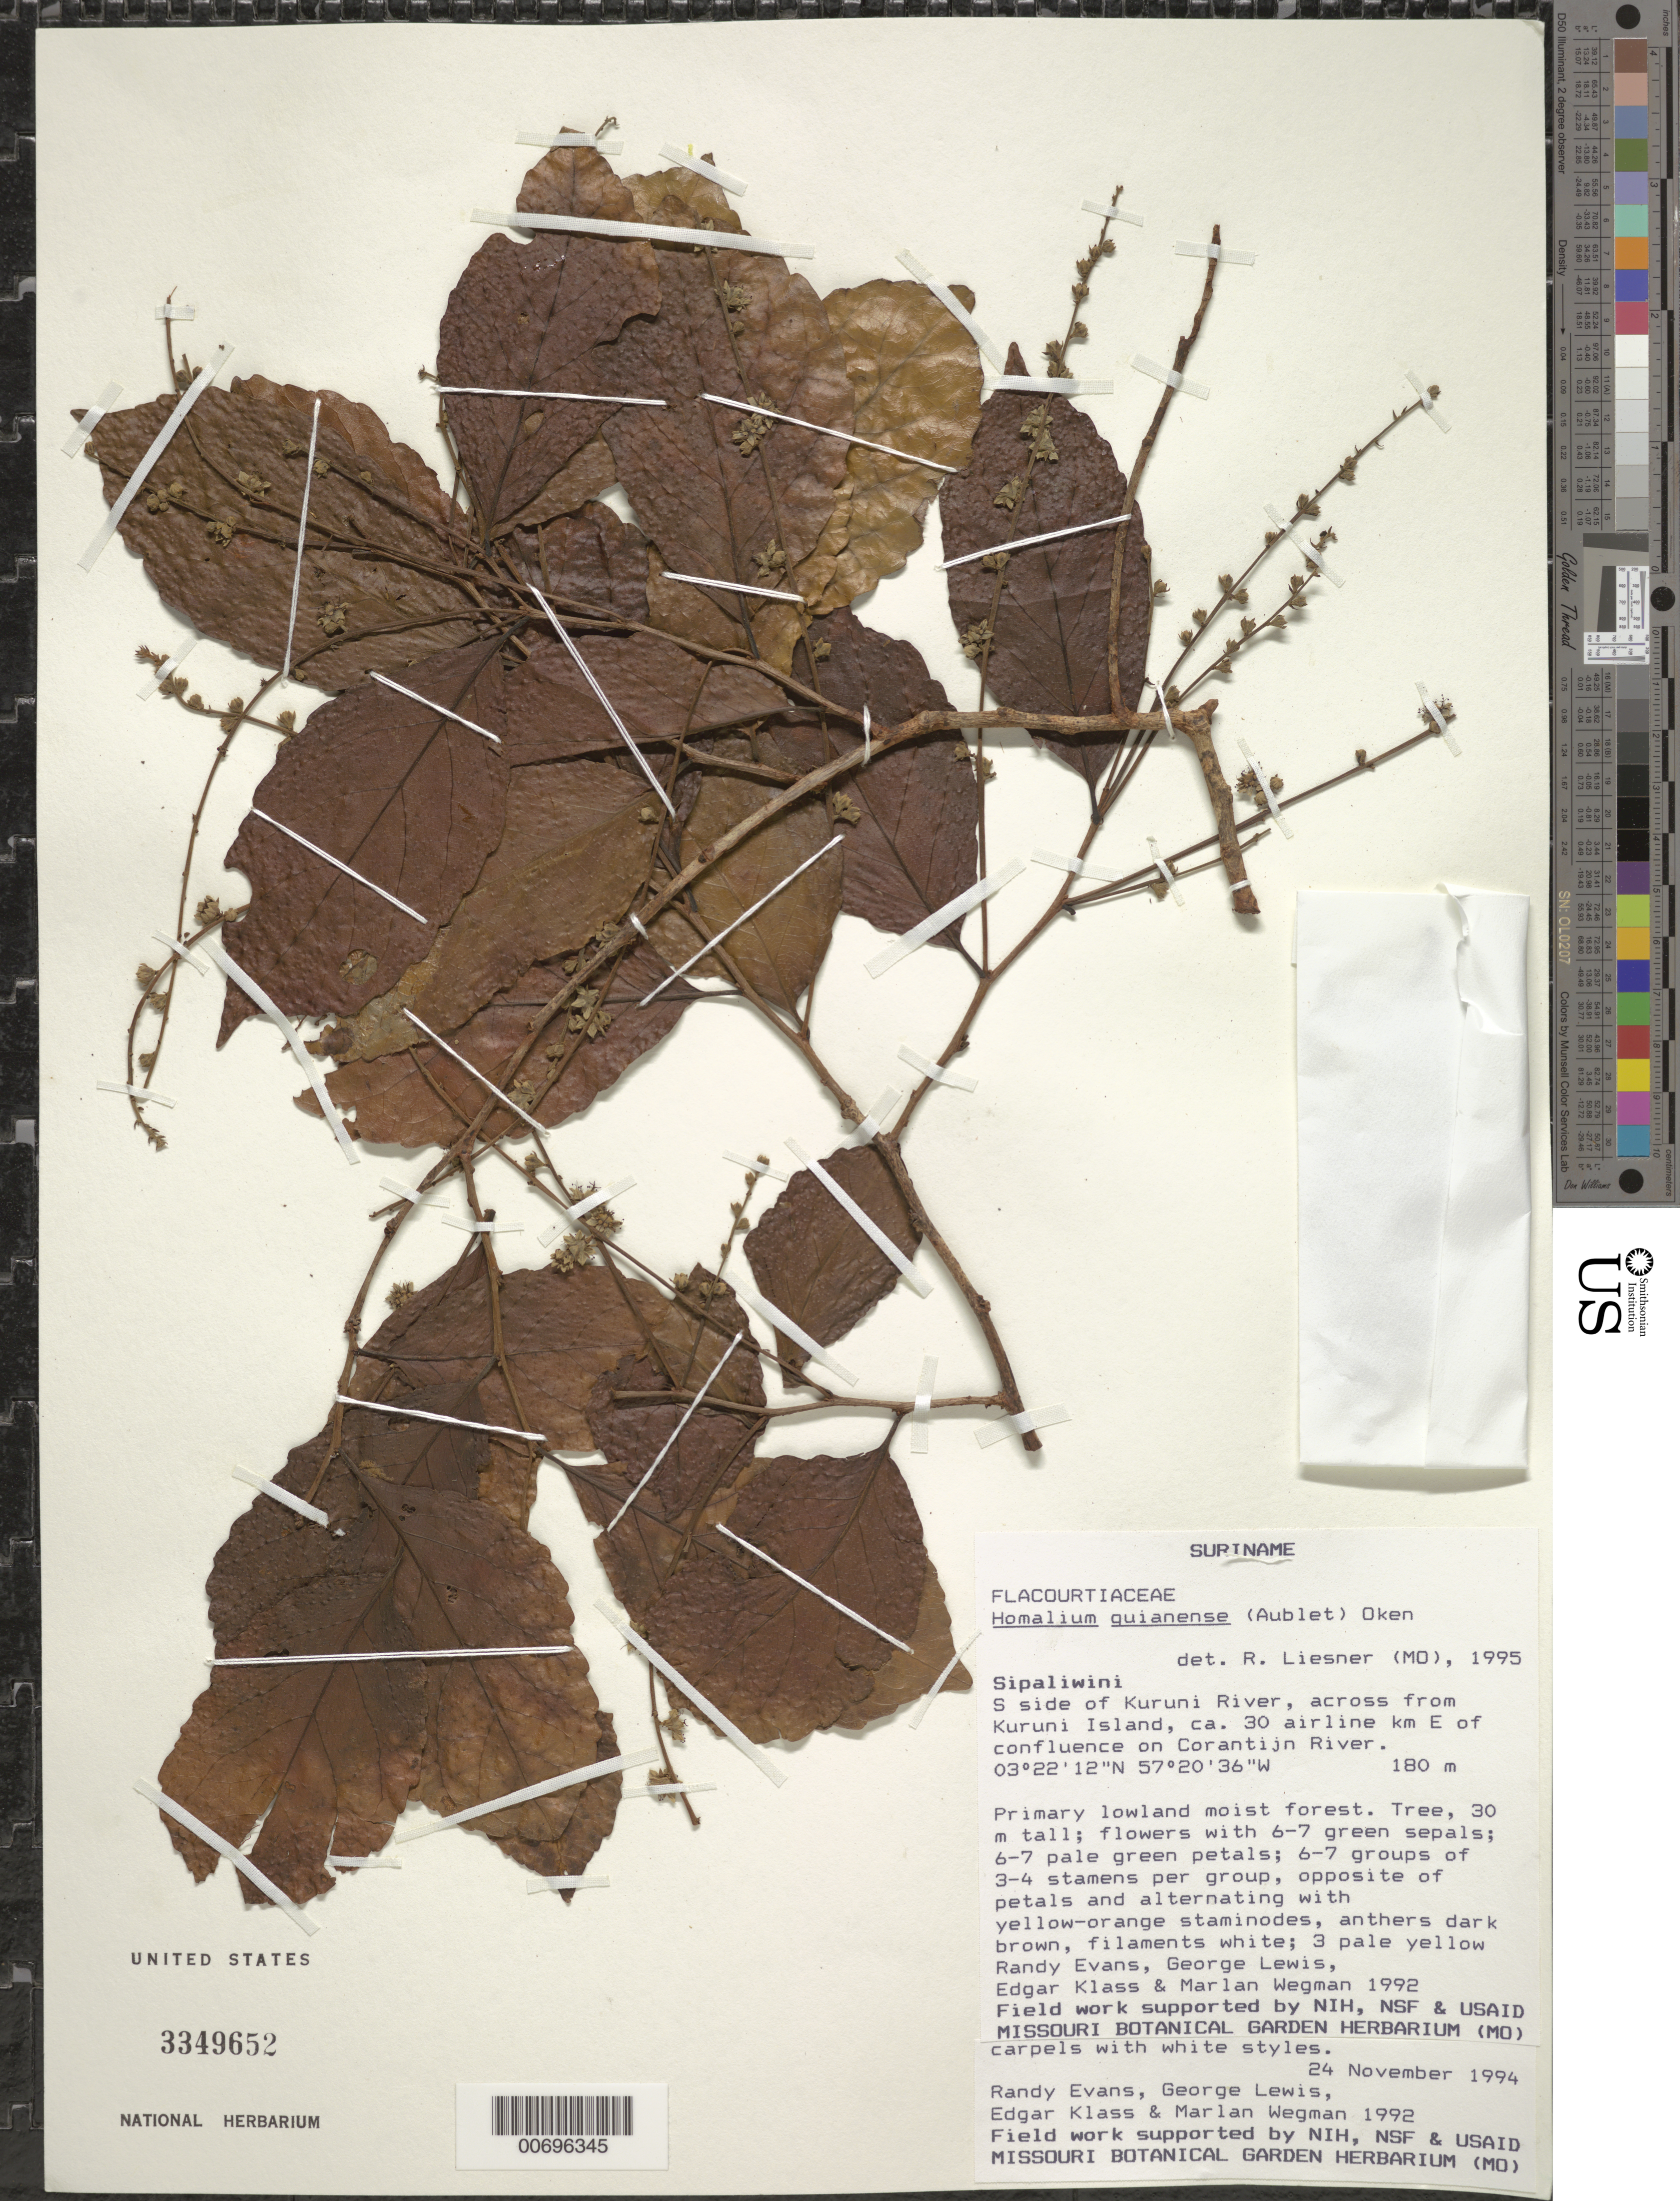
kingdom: Plantae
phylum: Tracheophyta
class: Magnoliopsida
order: Malpighiales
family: Salicaceae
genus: Homalium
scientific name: Homalium guianense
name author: (Aubl.) Oken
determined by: Liesner, R. L.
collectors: R. Evans, G. Lewis, E. Klass & M. Wegman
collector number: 1992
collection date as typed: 24-Nov-94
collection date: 1994-11-24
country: Suriname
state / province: Sipaliwini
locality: Kuruni River, S side, across from Kuruni Island, ca. 30 airline km E of confl. on Corantijn R.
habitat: Primary lowland moist forest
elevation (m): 180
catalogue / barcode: US 3349652